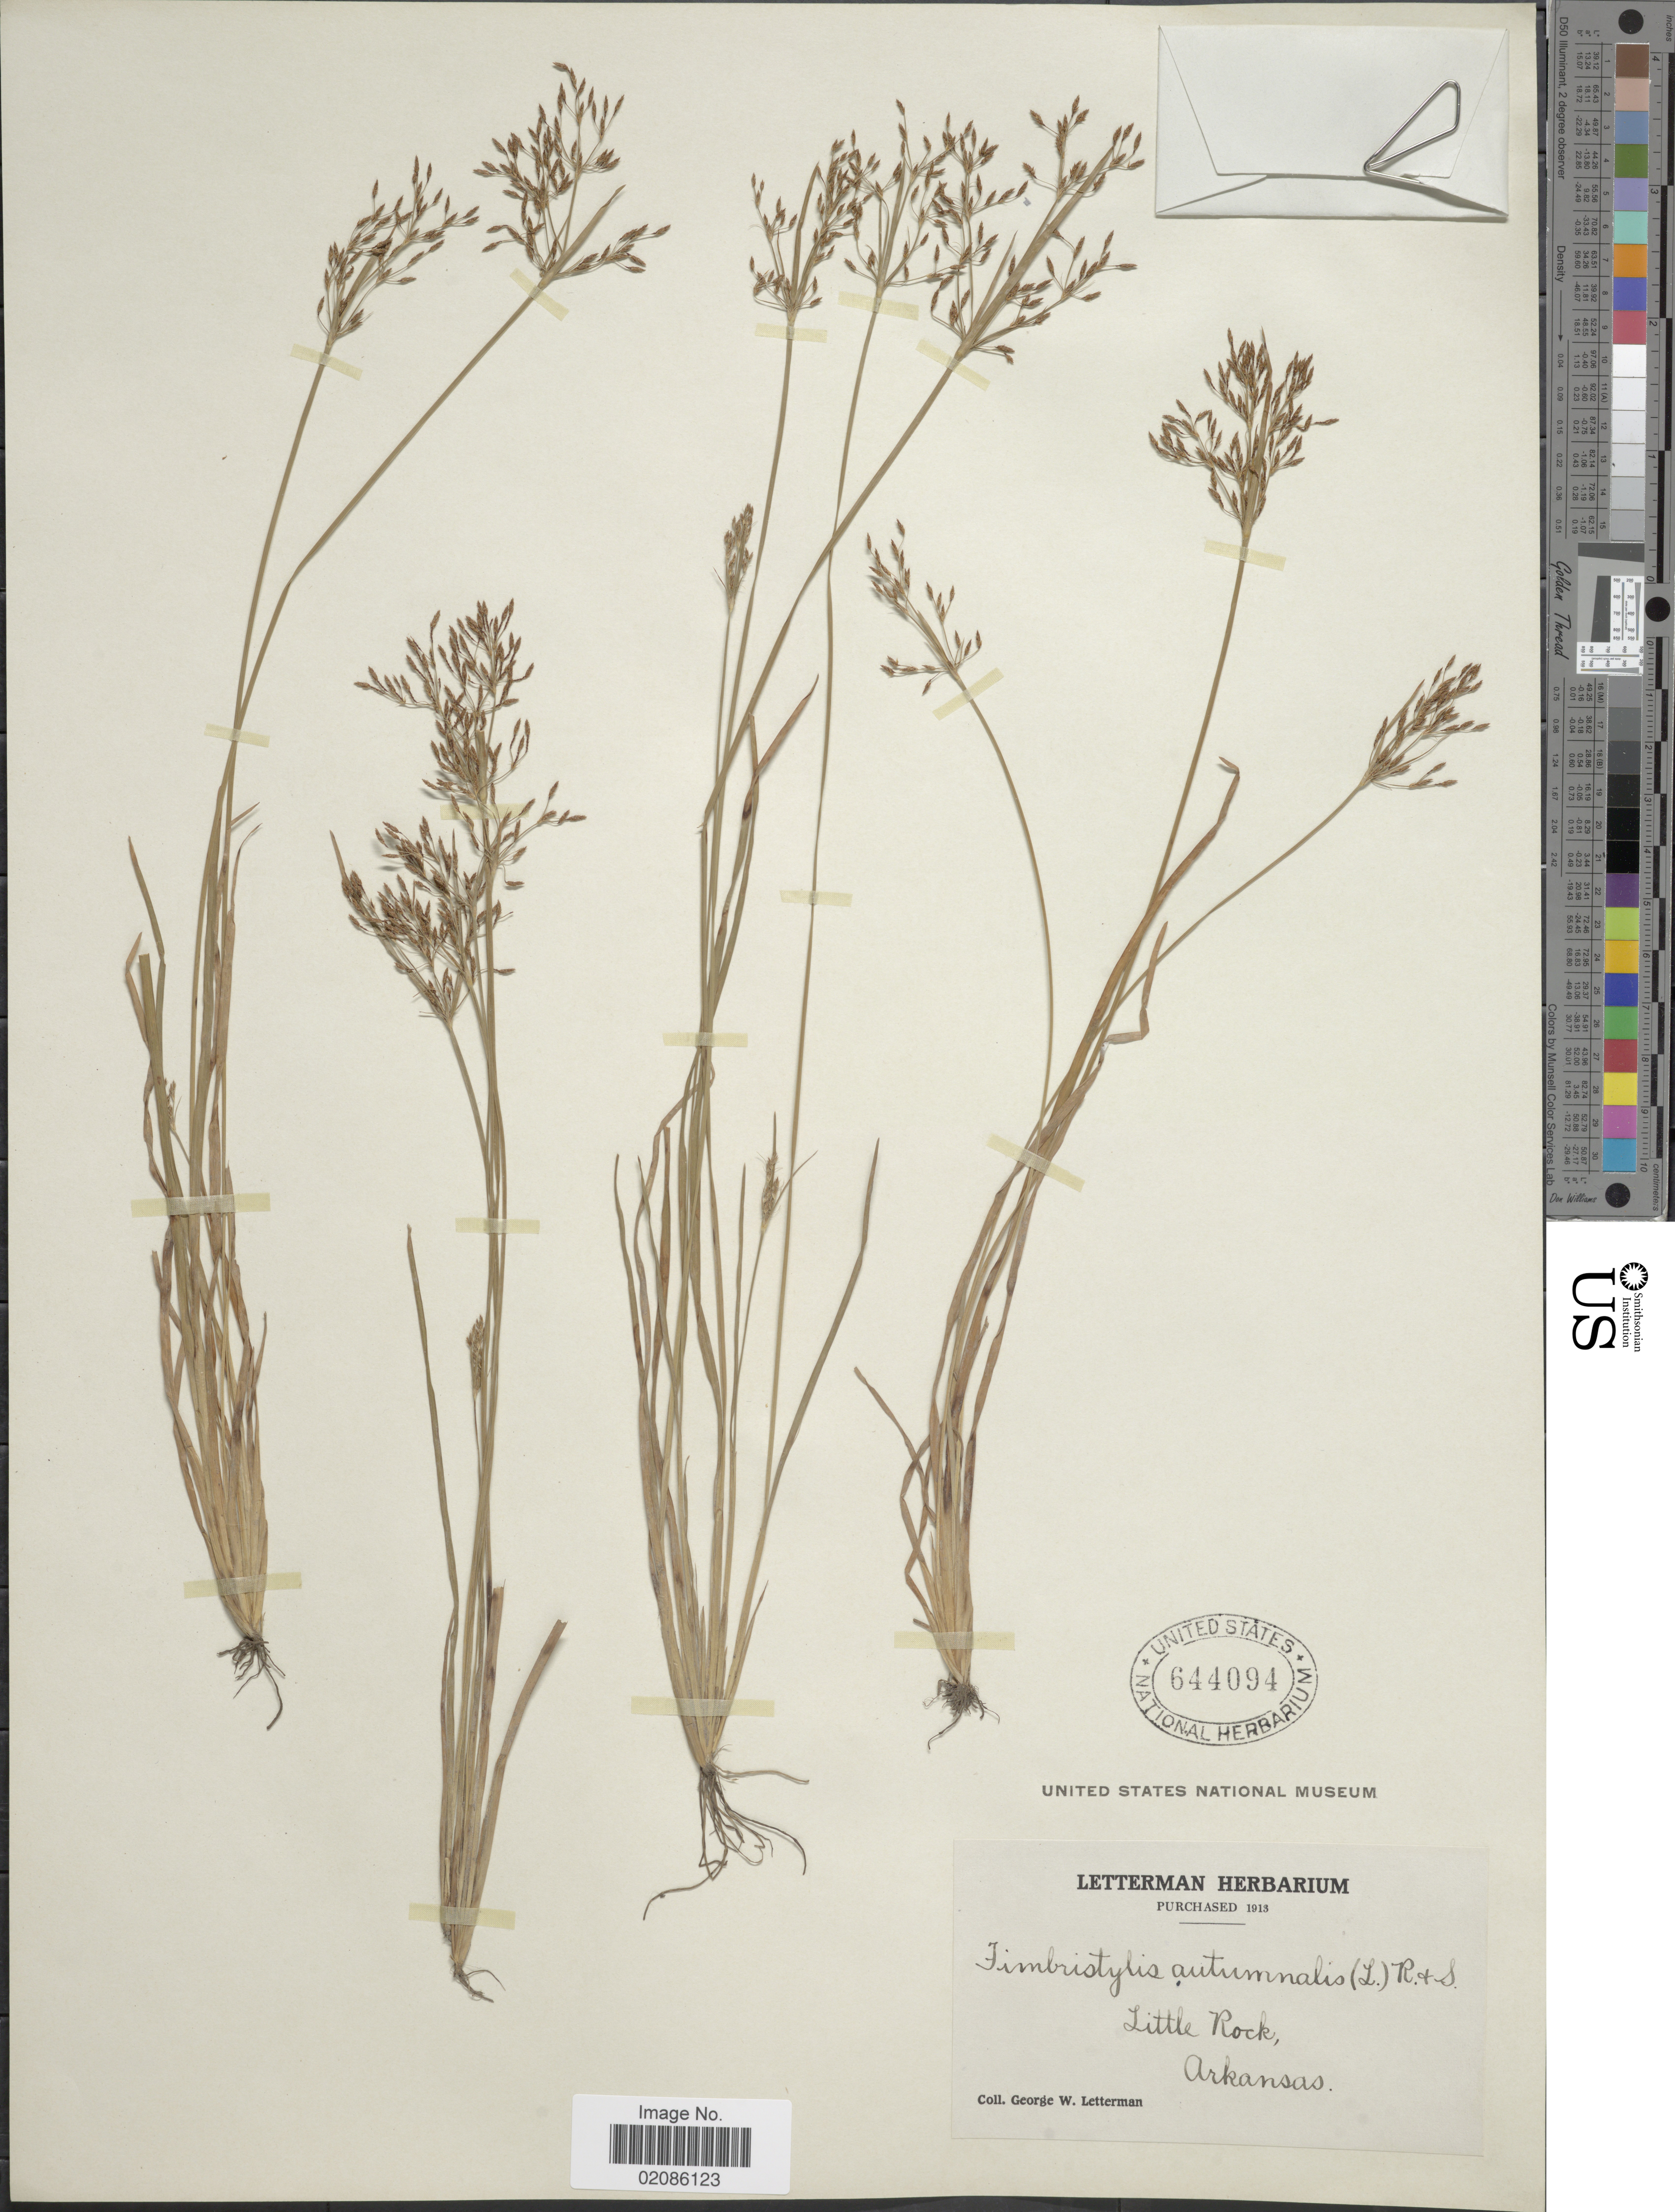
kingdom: Plantae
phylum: Tracheophyta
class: Liliopsida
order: Poales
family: Cyperaceae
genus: Fimbristylis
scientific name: Fimbristylis autumnalis (L.) Roem. & Schult.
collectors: G. W. Letterman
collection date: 1913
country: United States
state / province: Arkansas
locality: Little Rock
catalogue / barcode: US 644094